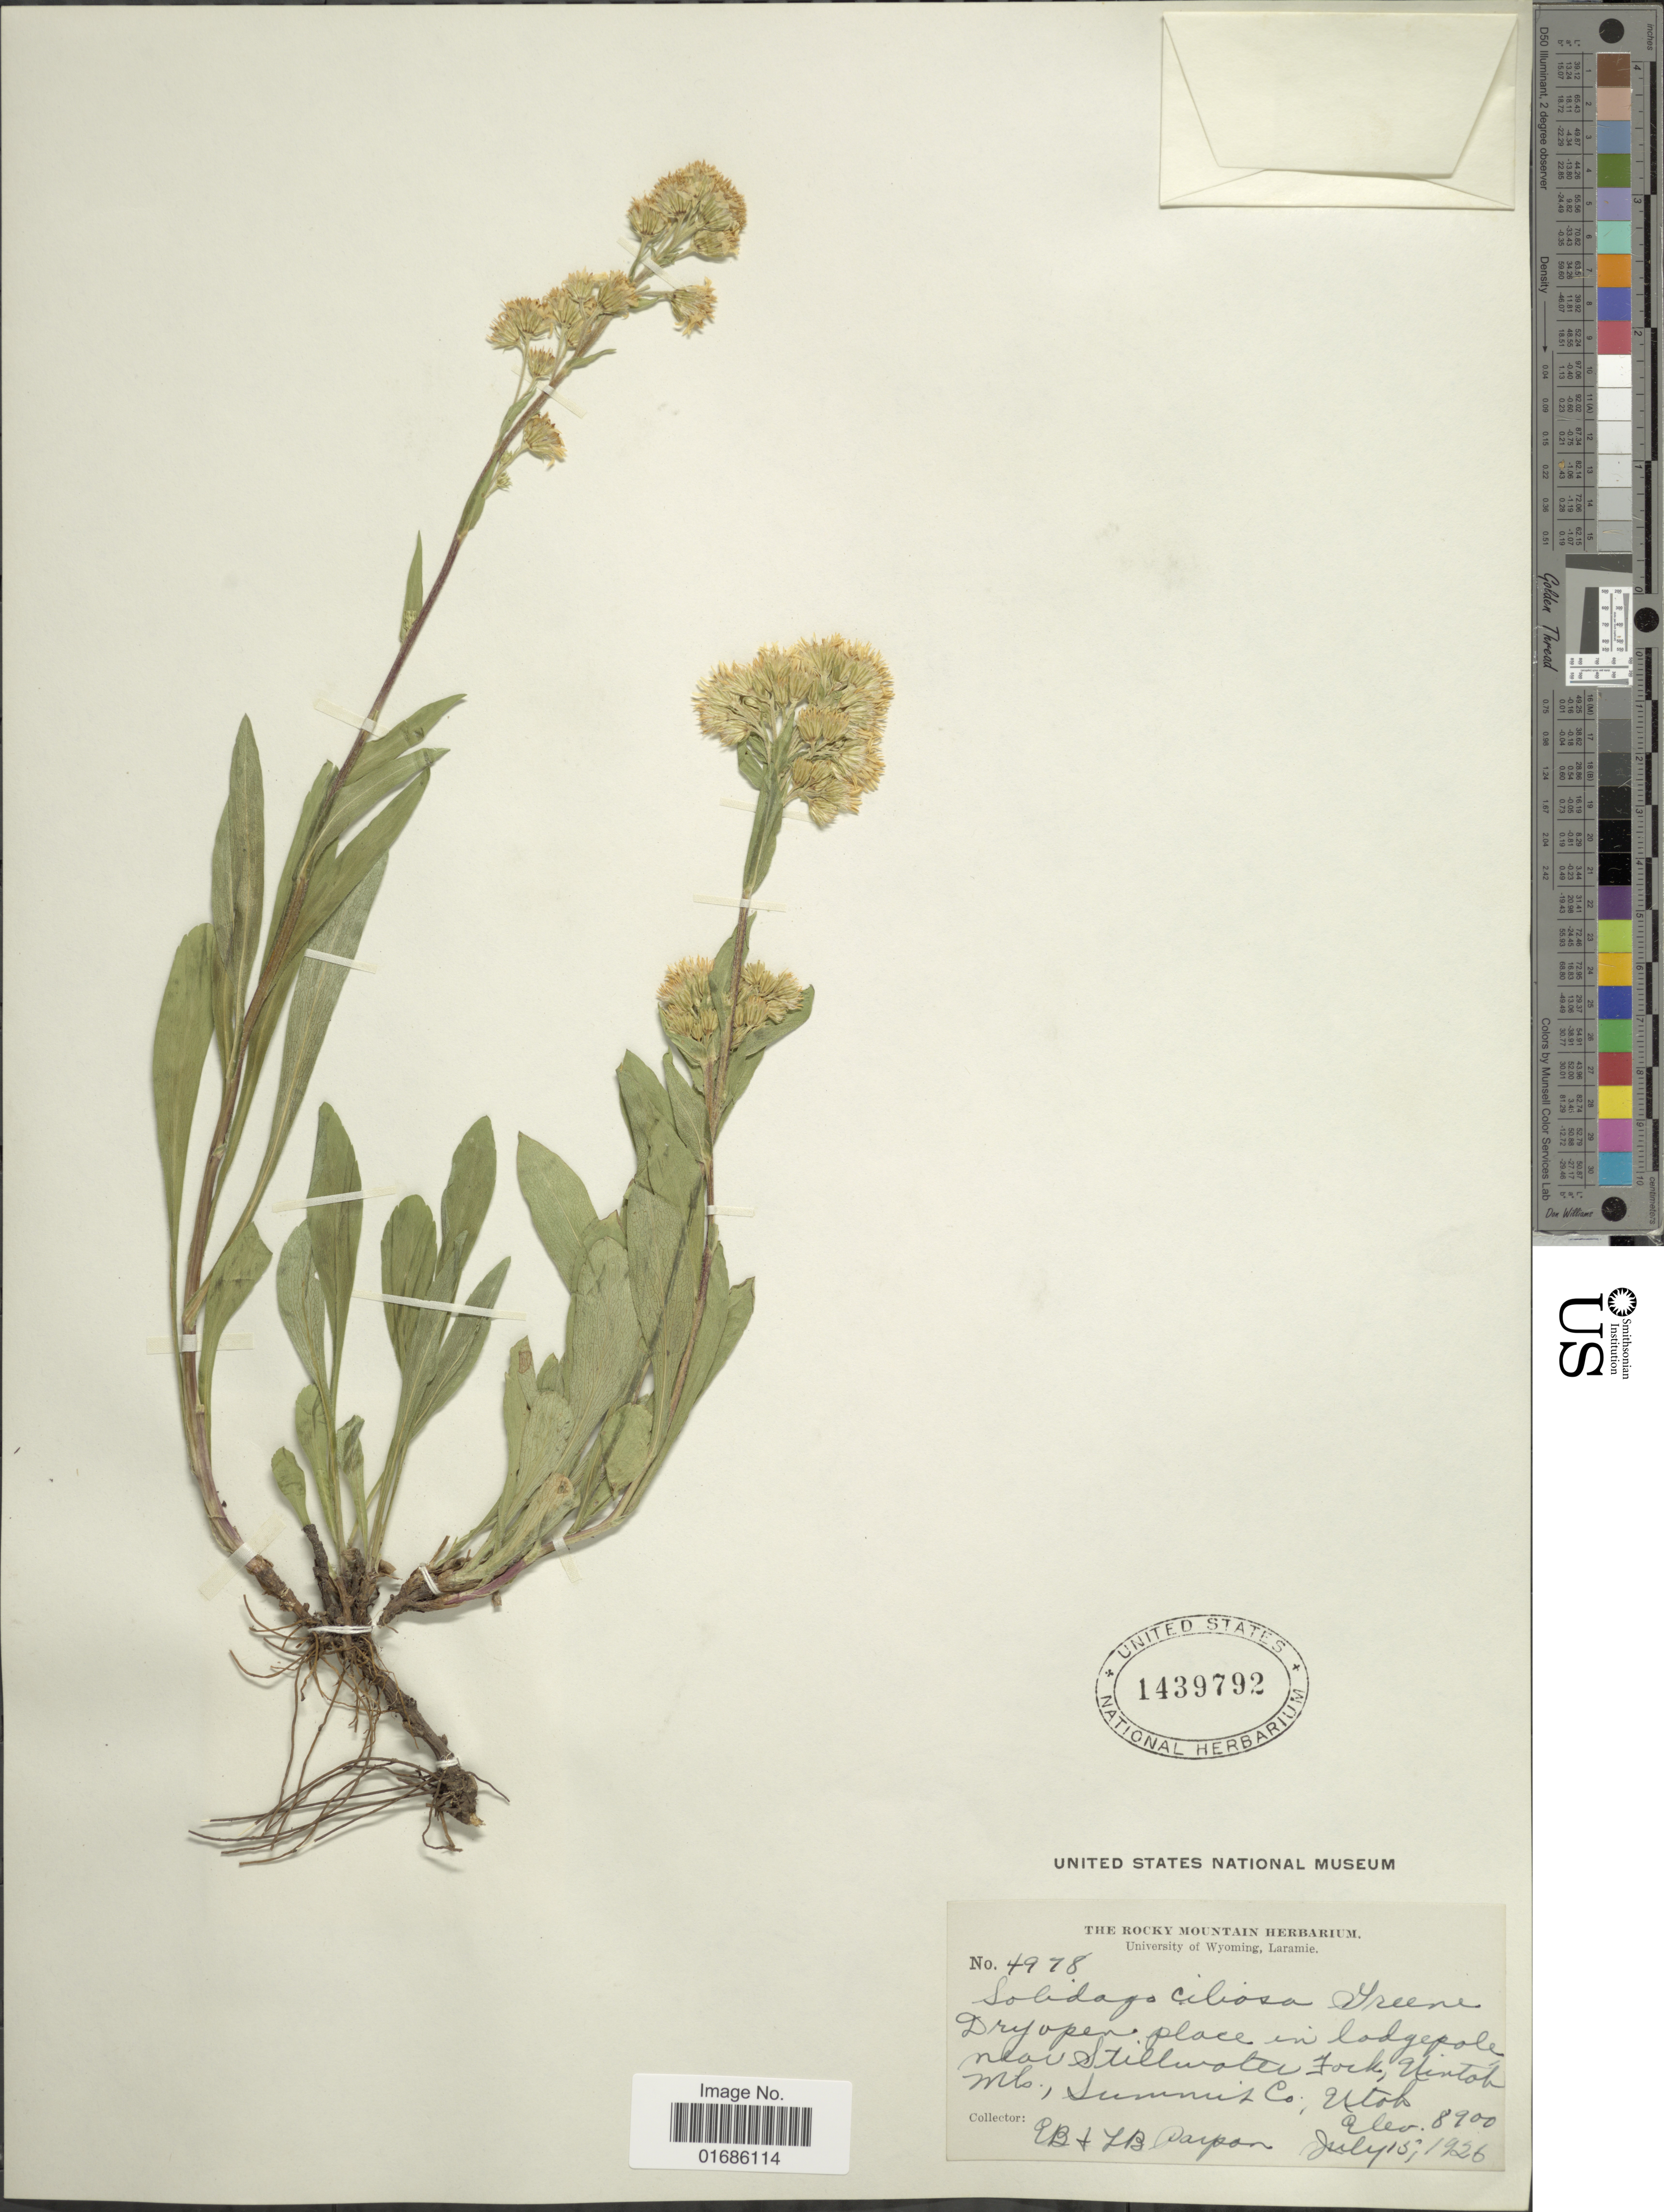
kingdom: Plantae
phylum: Tracheophyta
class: Magnoliopsida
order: Asterales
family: Asteraceae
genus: Solidago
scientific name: Solidago ciliosa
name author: Greene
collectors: E. B. Payson & L. Payson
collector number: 4978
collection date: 1926-07-15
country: United States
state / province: Utah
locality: Dry open place in lodgepole near Stillwater Fork, Uintah Mts. Summit Co.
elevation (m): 2713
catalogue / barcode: US 1439792